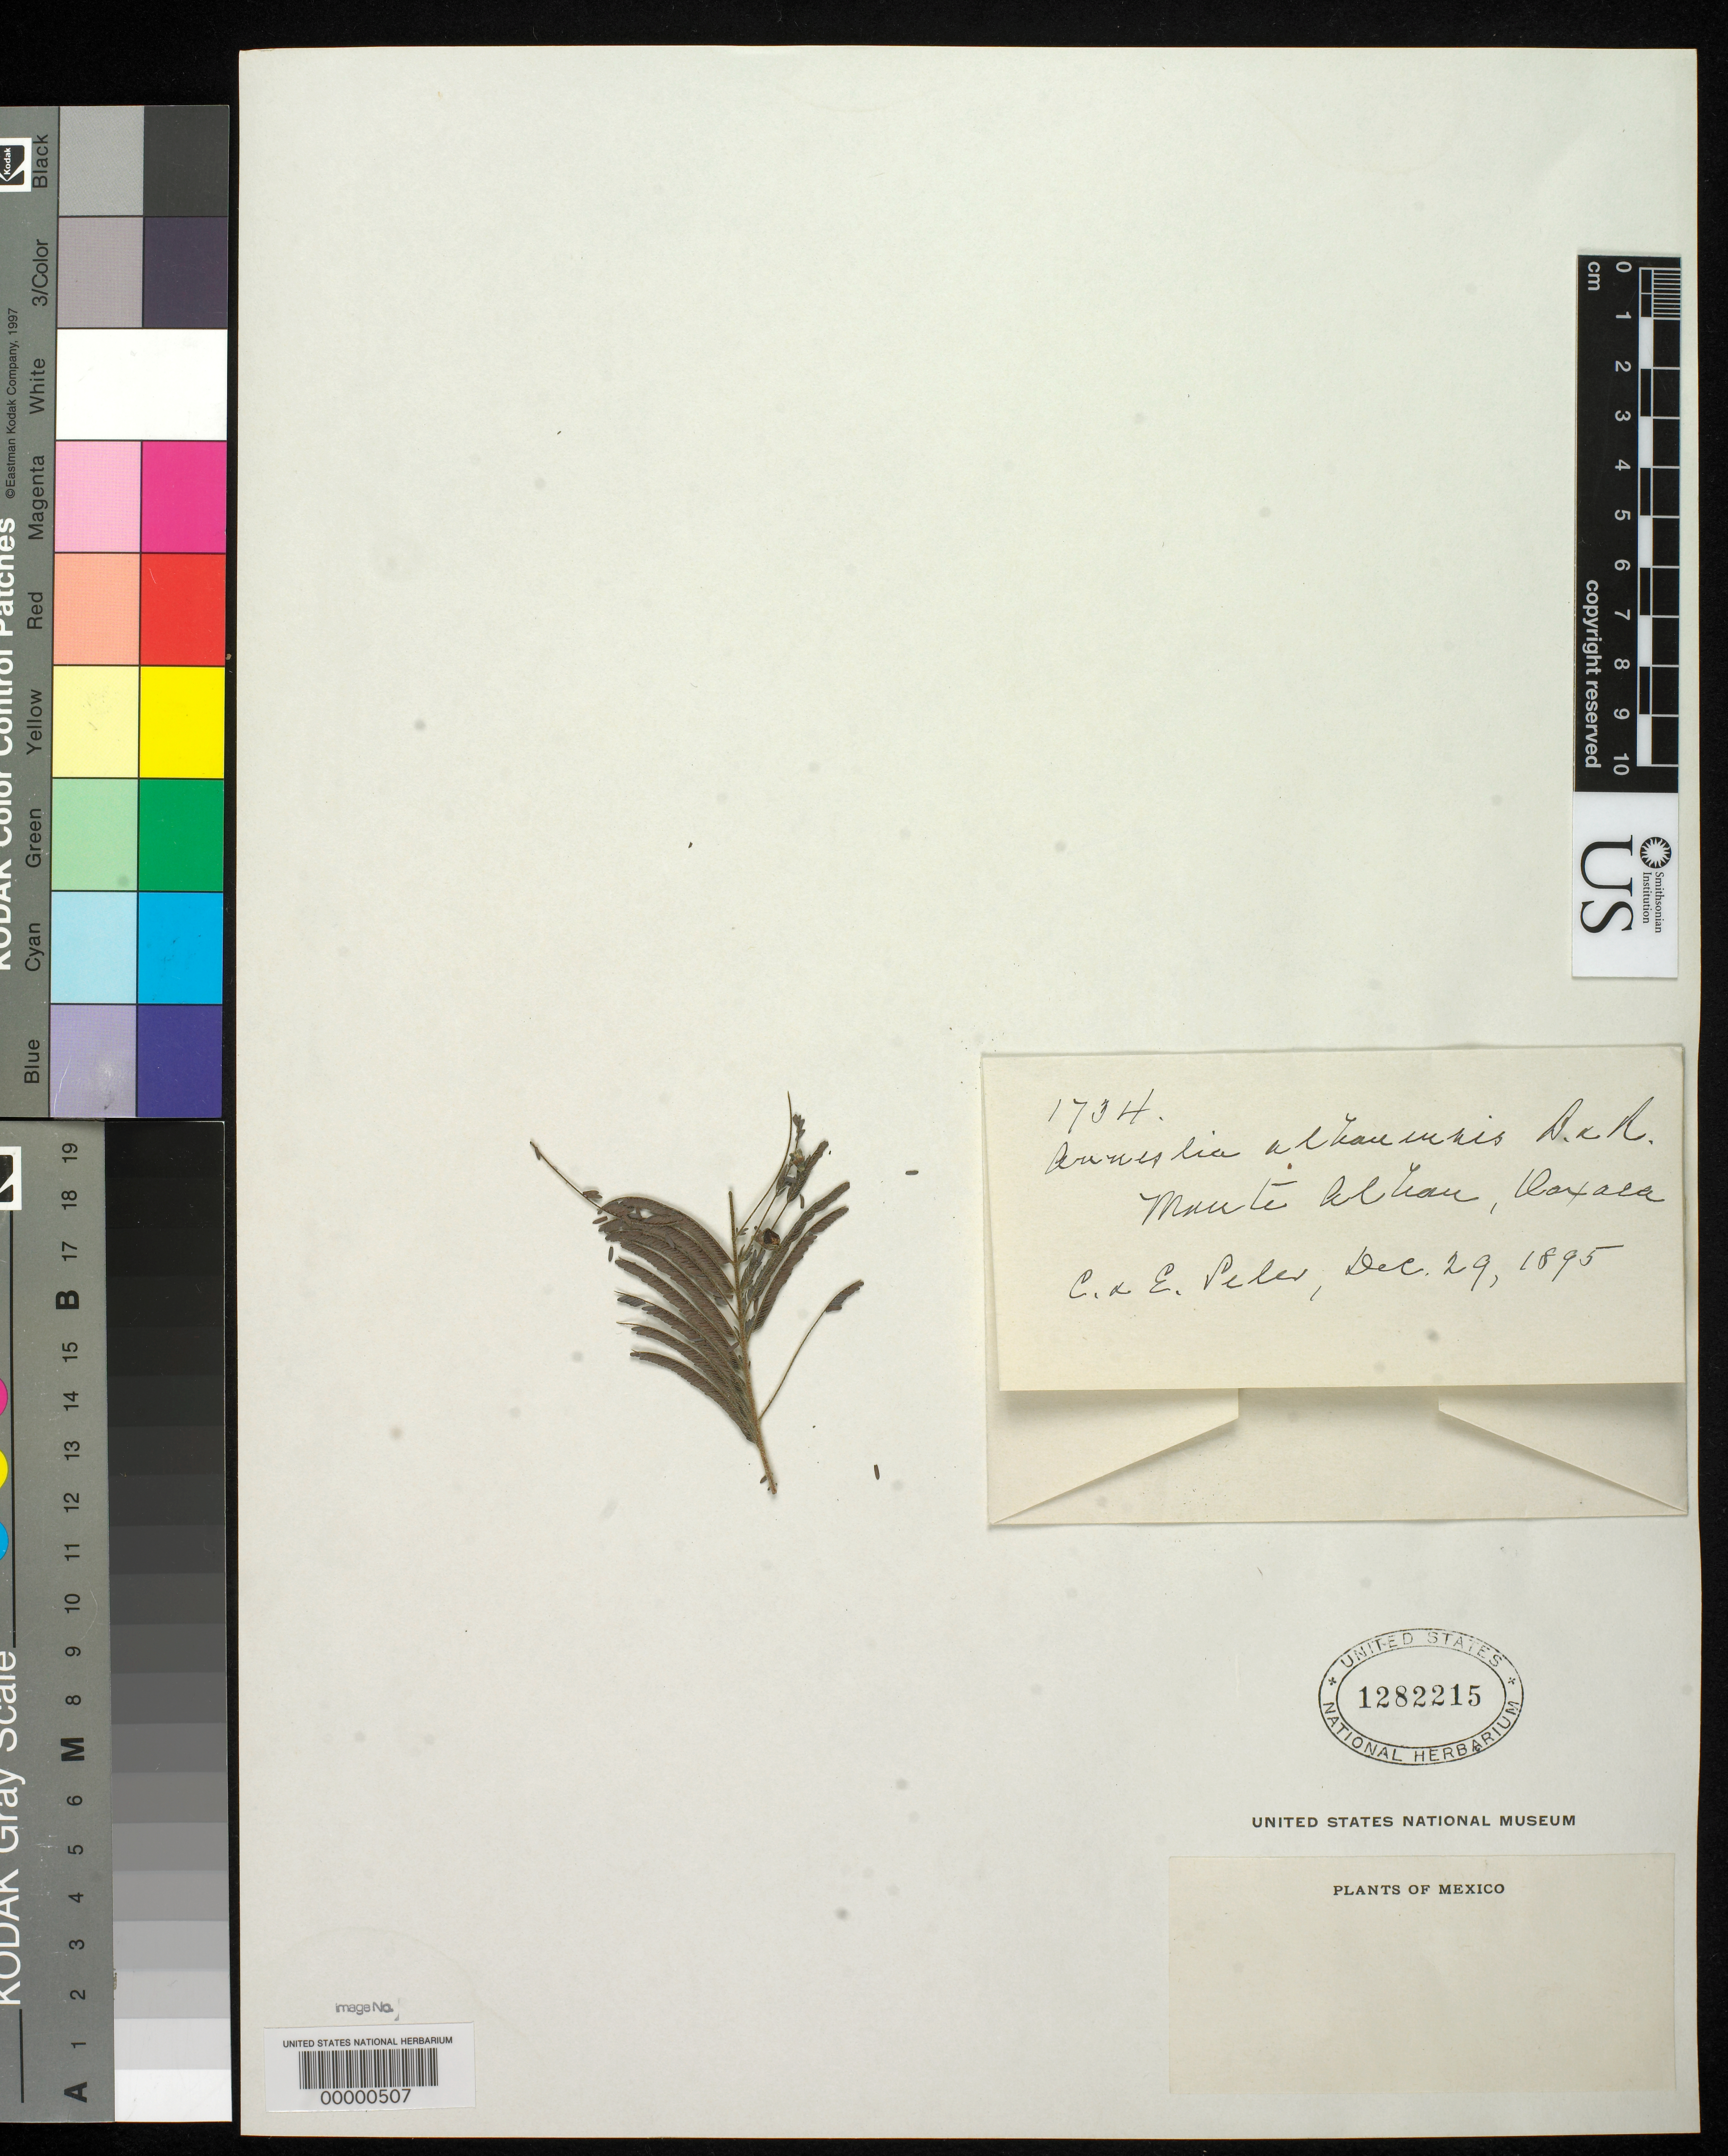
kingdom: Plantae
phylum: Tracheophyta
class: Magnoliopsida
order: Fabales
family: Fabaceae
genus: Anneslia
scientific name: Anneslia albanensis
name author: Britton & Rose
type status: Type Fragment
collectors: E. Seler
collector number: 1734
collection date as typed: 29 Dec 1895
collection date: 1895-12-29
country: Mexico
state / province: Oaxaca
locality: Monte Alban.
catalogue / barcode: US 1282215